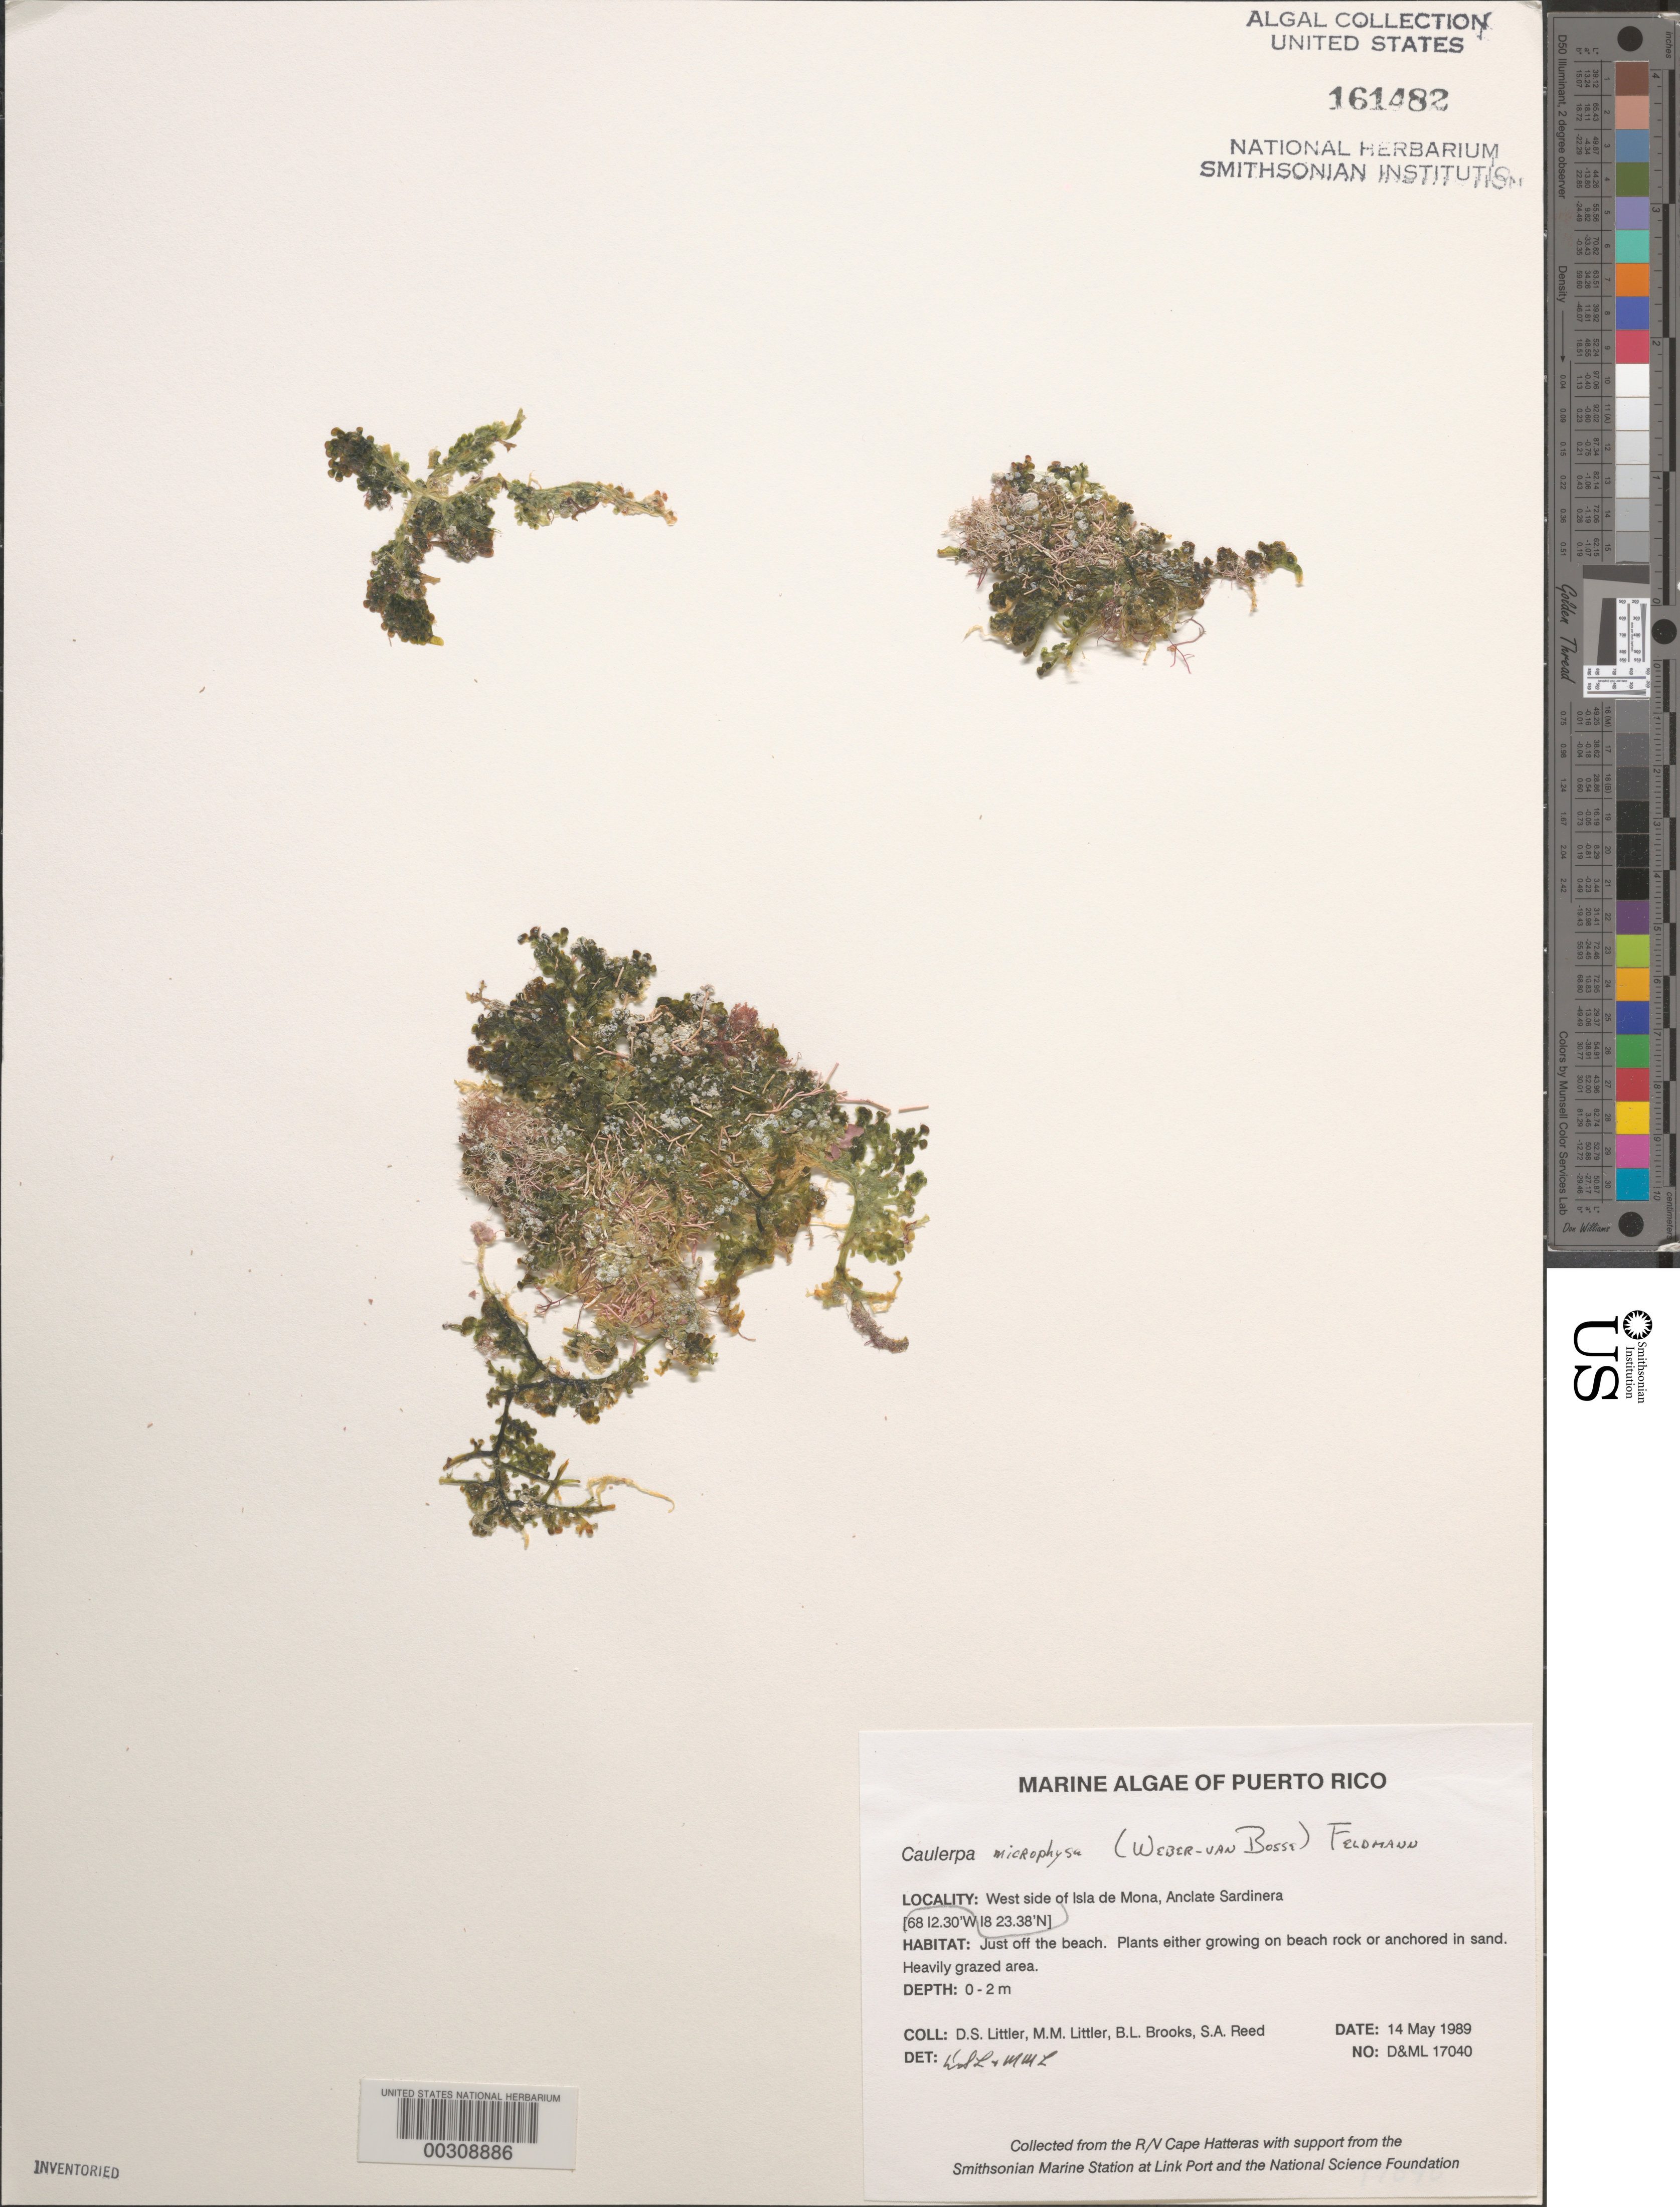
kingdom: Plantae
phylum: Chlorophyta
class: Ulvophyceae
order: Bryopsidales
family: Caulerpaceae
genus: Caulerpa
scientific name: Caulerpa microphysa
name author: (Weber Bosse) Feldmann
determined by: Littler, D. S.; Littler, M. M.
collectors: D. S. Littler, M. M. Littler, B. Brooks & S. Reed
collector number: D&ML 17040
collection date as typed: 14 May 1989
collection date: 1989-05-14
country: Puerto Rico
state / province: Mayaguez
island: Isla de Mona (Isla Mona)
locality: Anclate Sardinera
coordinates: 18 23.38'N, 68 12.30'W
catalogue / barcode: US 161482